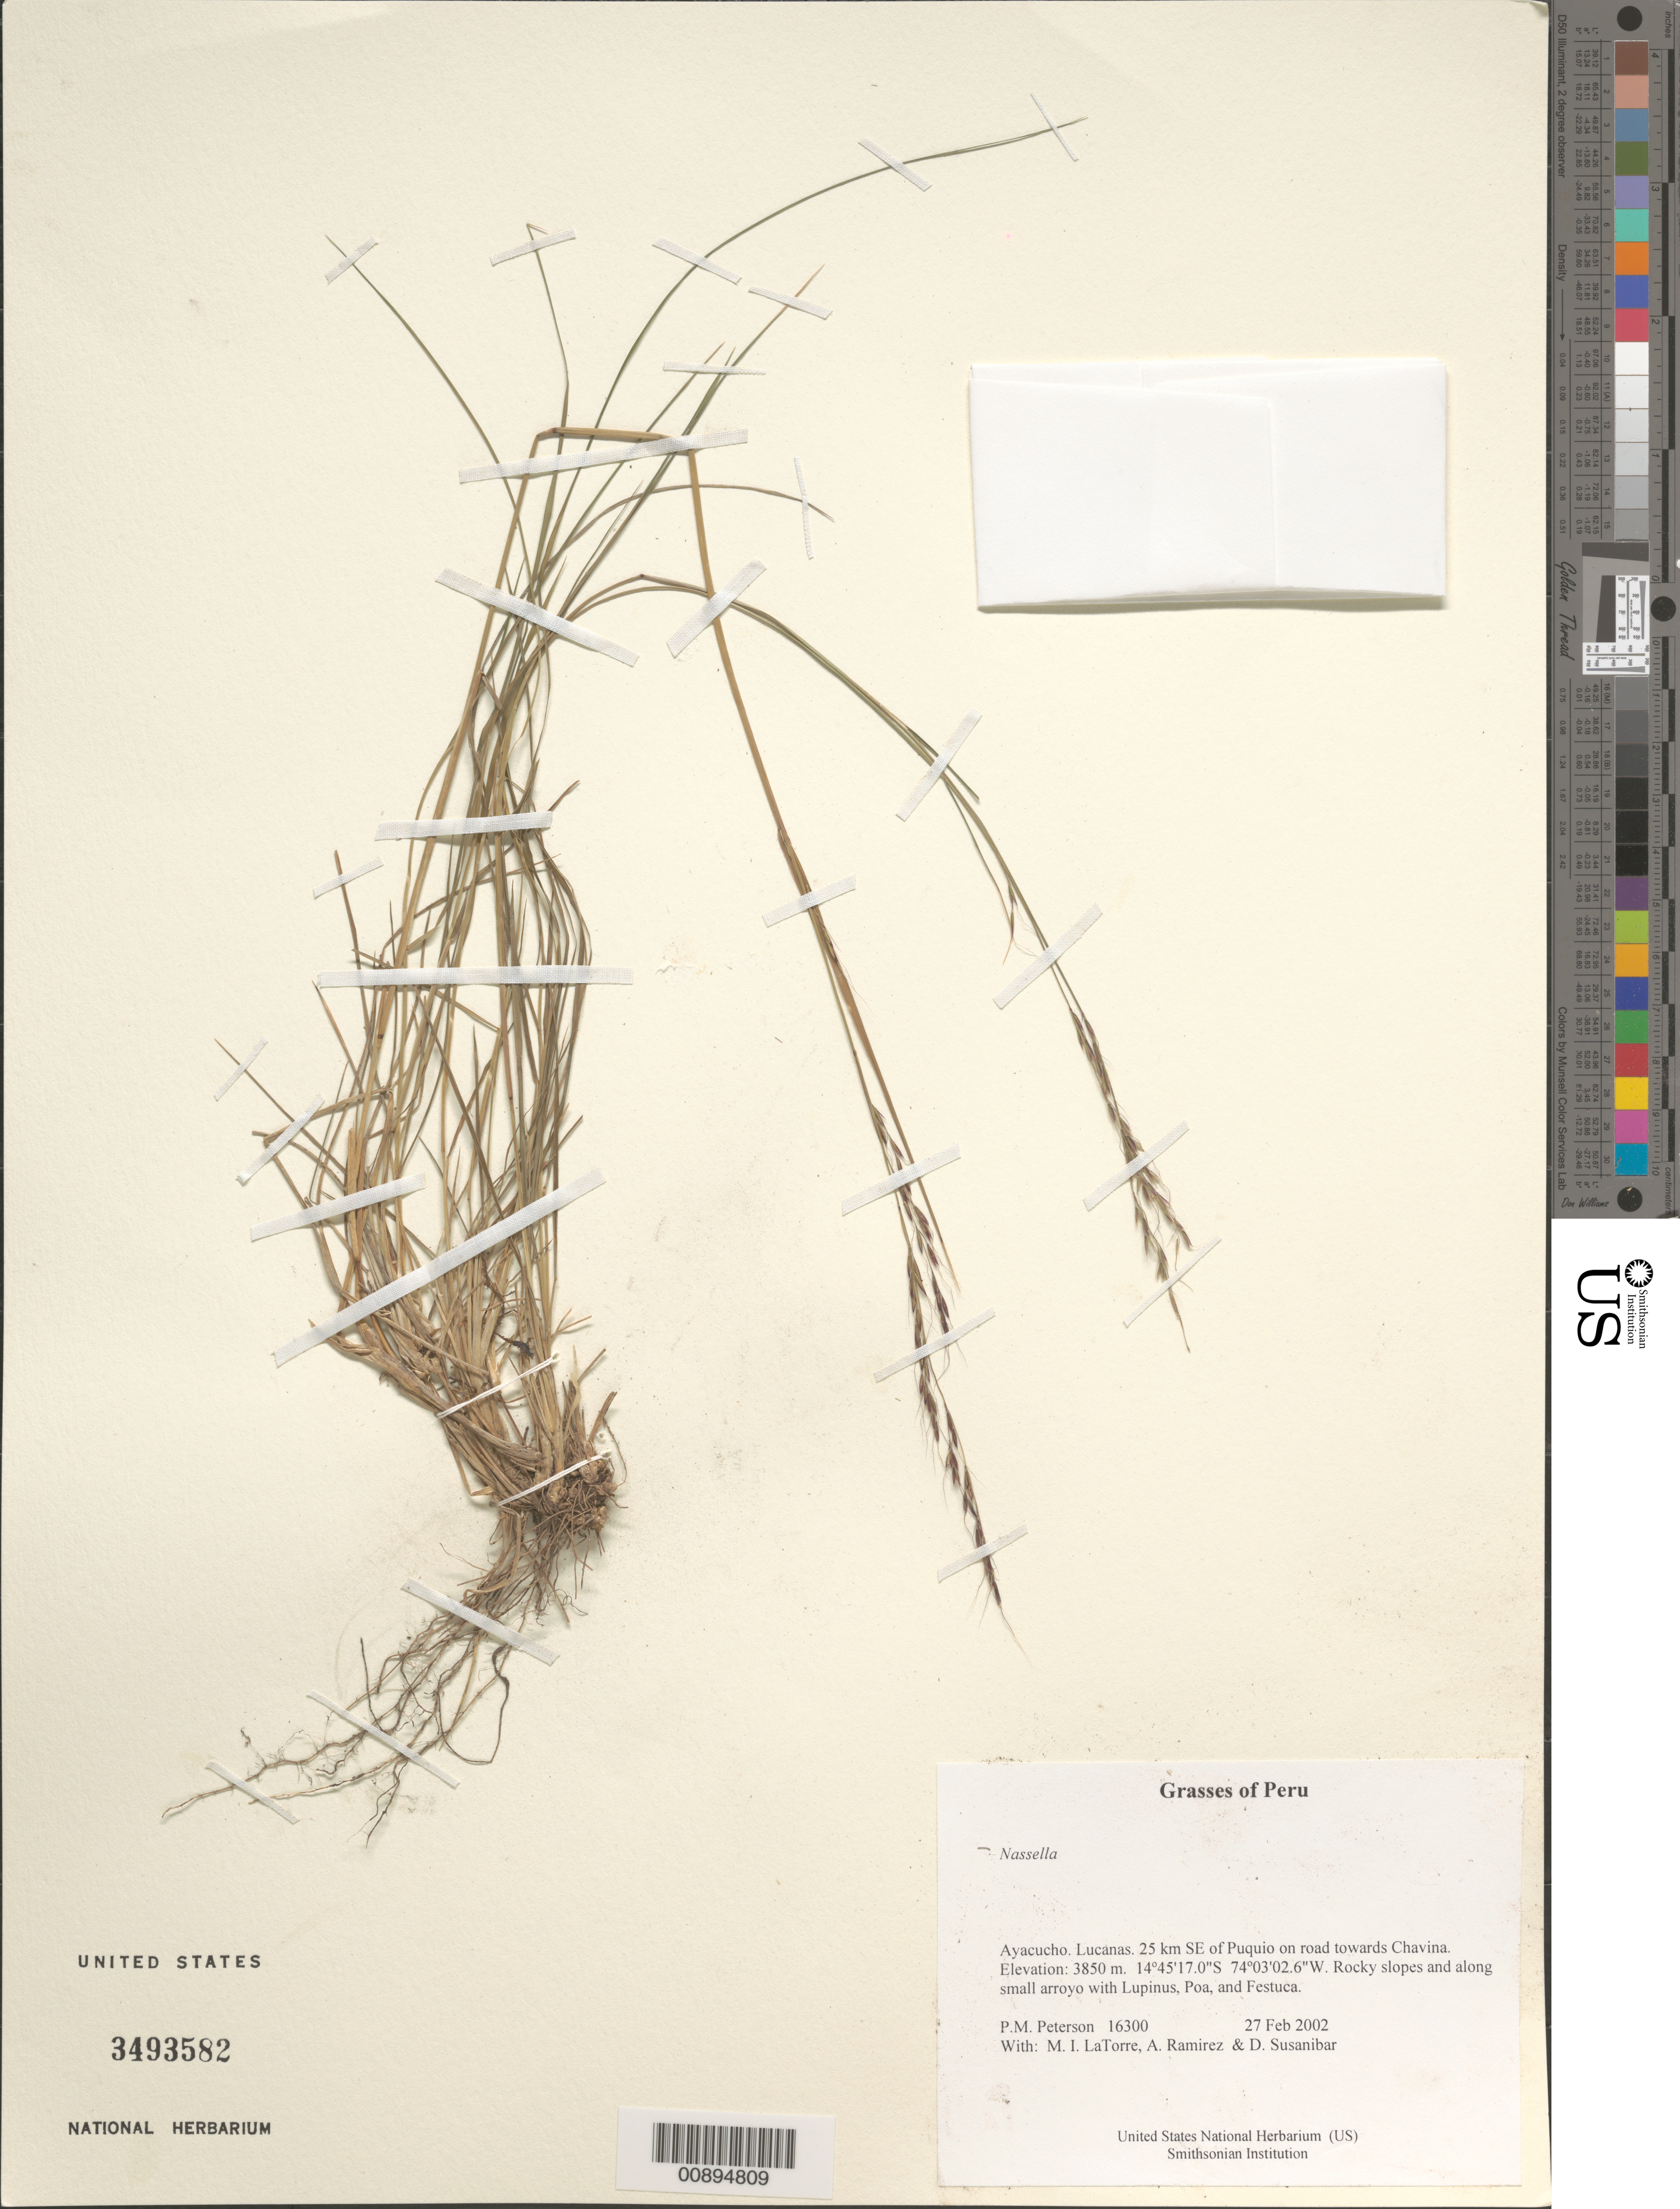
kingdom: Plantae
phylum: Tracheophyta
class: Liliopsida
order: Poales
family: Poaceae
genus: Nassella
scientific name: Nassella sp.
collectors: P. M. Peterson, M. I. La Torre, A. Ramírez & D. Susanibar Cruz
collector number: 16300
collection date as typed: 27 Feb 2002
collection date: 2002-02-27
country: Peru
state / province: Ayacucho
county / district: Lucanas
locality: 25 km SE of Puquio on road towards Chavina.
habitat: Rocky slopes and along small arroyo with ~Lupinus, Poa, and Festuca~.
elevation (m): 3850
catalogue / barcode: US 3493582